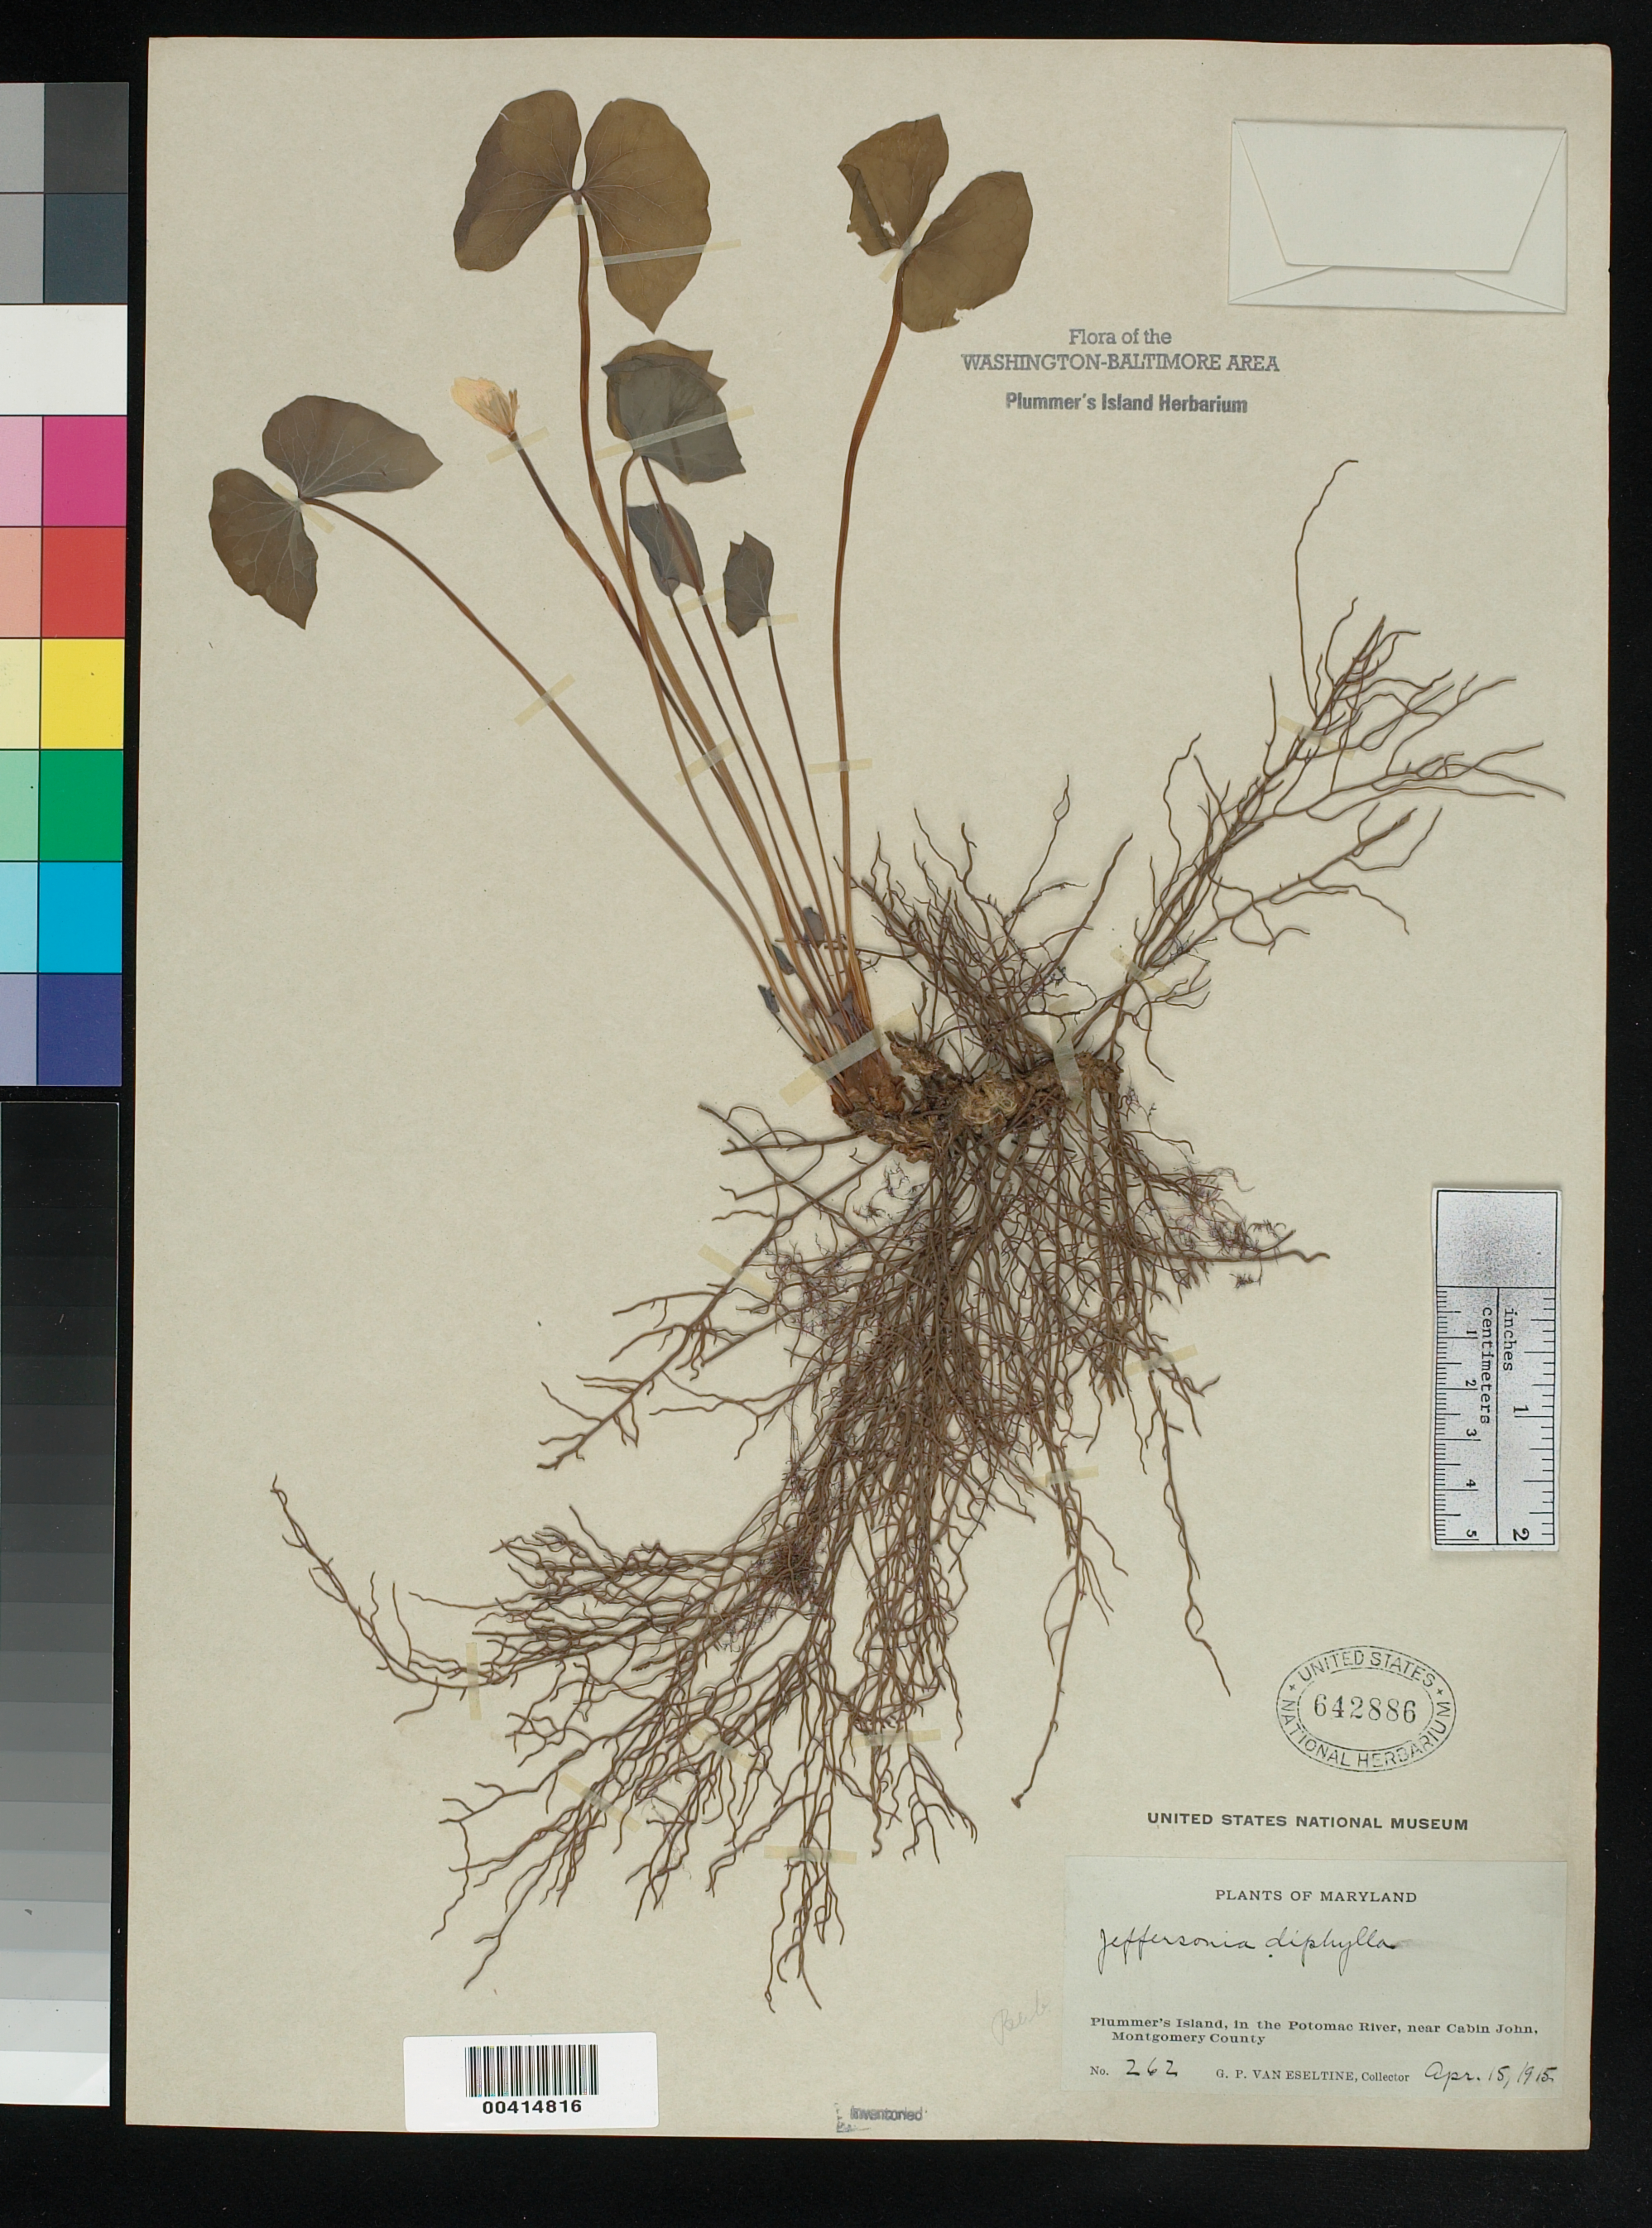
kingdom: Plantae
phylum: Tracheophyta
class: Magnoliopsida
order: Ranunculales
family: Berberidaceae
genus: Jeffersonia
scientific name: Jeffersonia diphylla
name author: (L.) Pers.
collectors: G. P. Van Eseltine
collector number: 262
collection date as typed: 15 Apr 1915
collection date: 1915-04-15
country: United States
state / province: Maryland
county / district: Montgomery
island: Plummers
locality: Plummer's Island C. & O. Canal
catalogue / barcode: US 642886